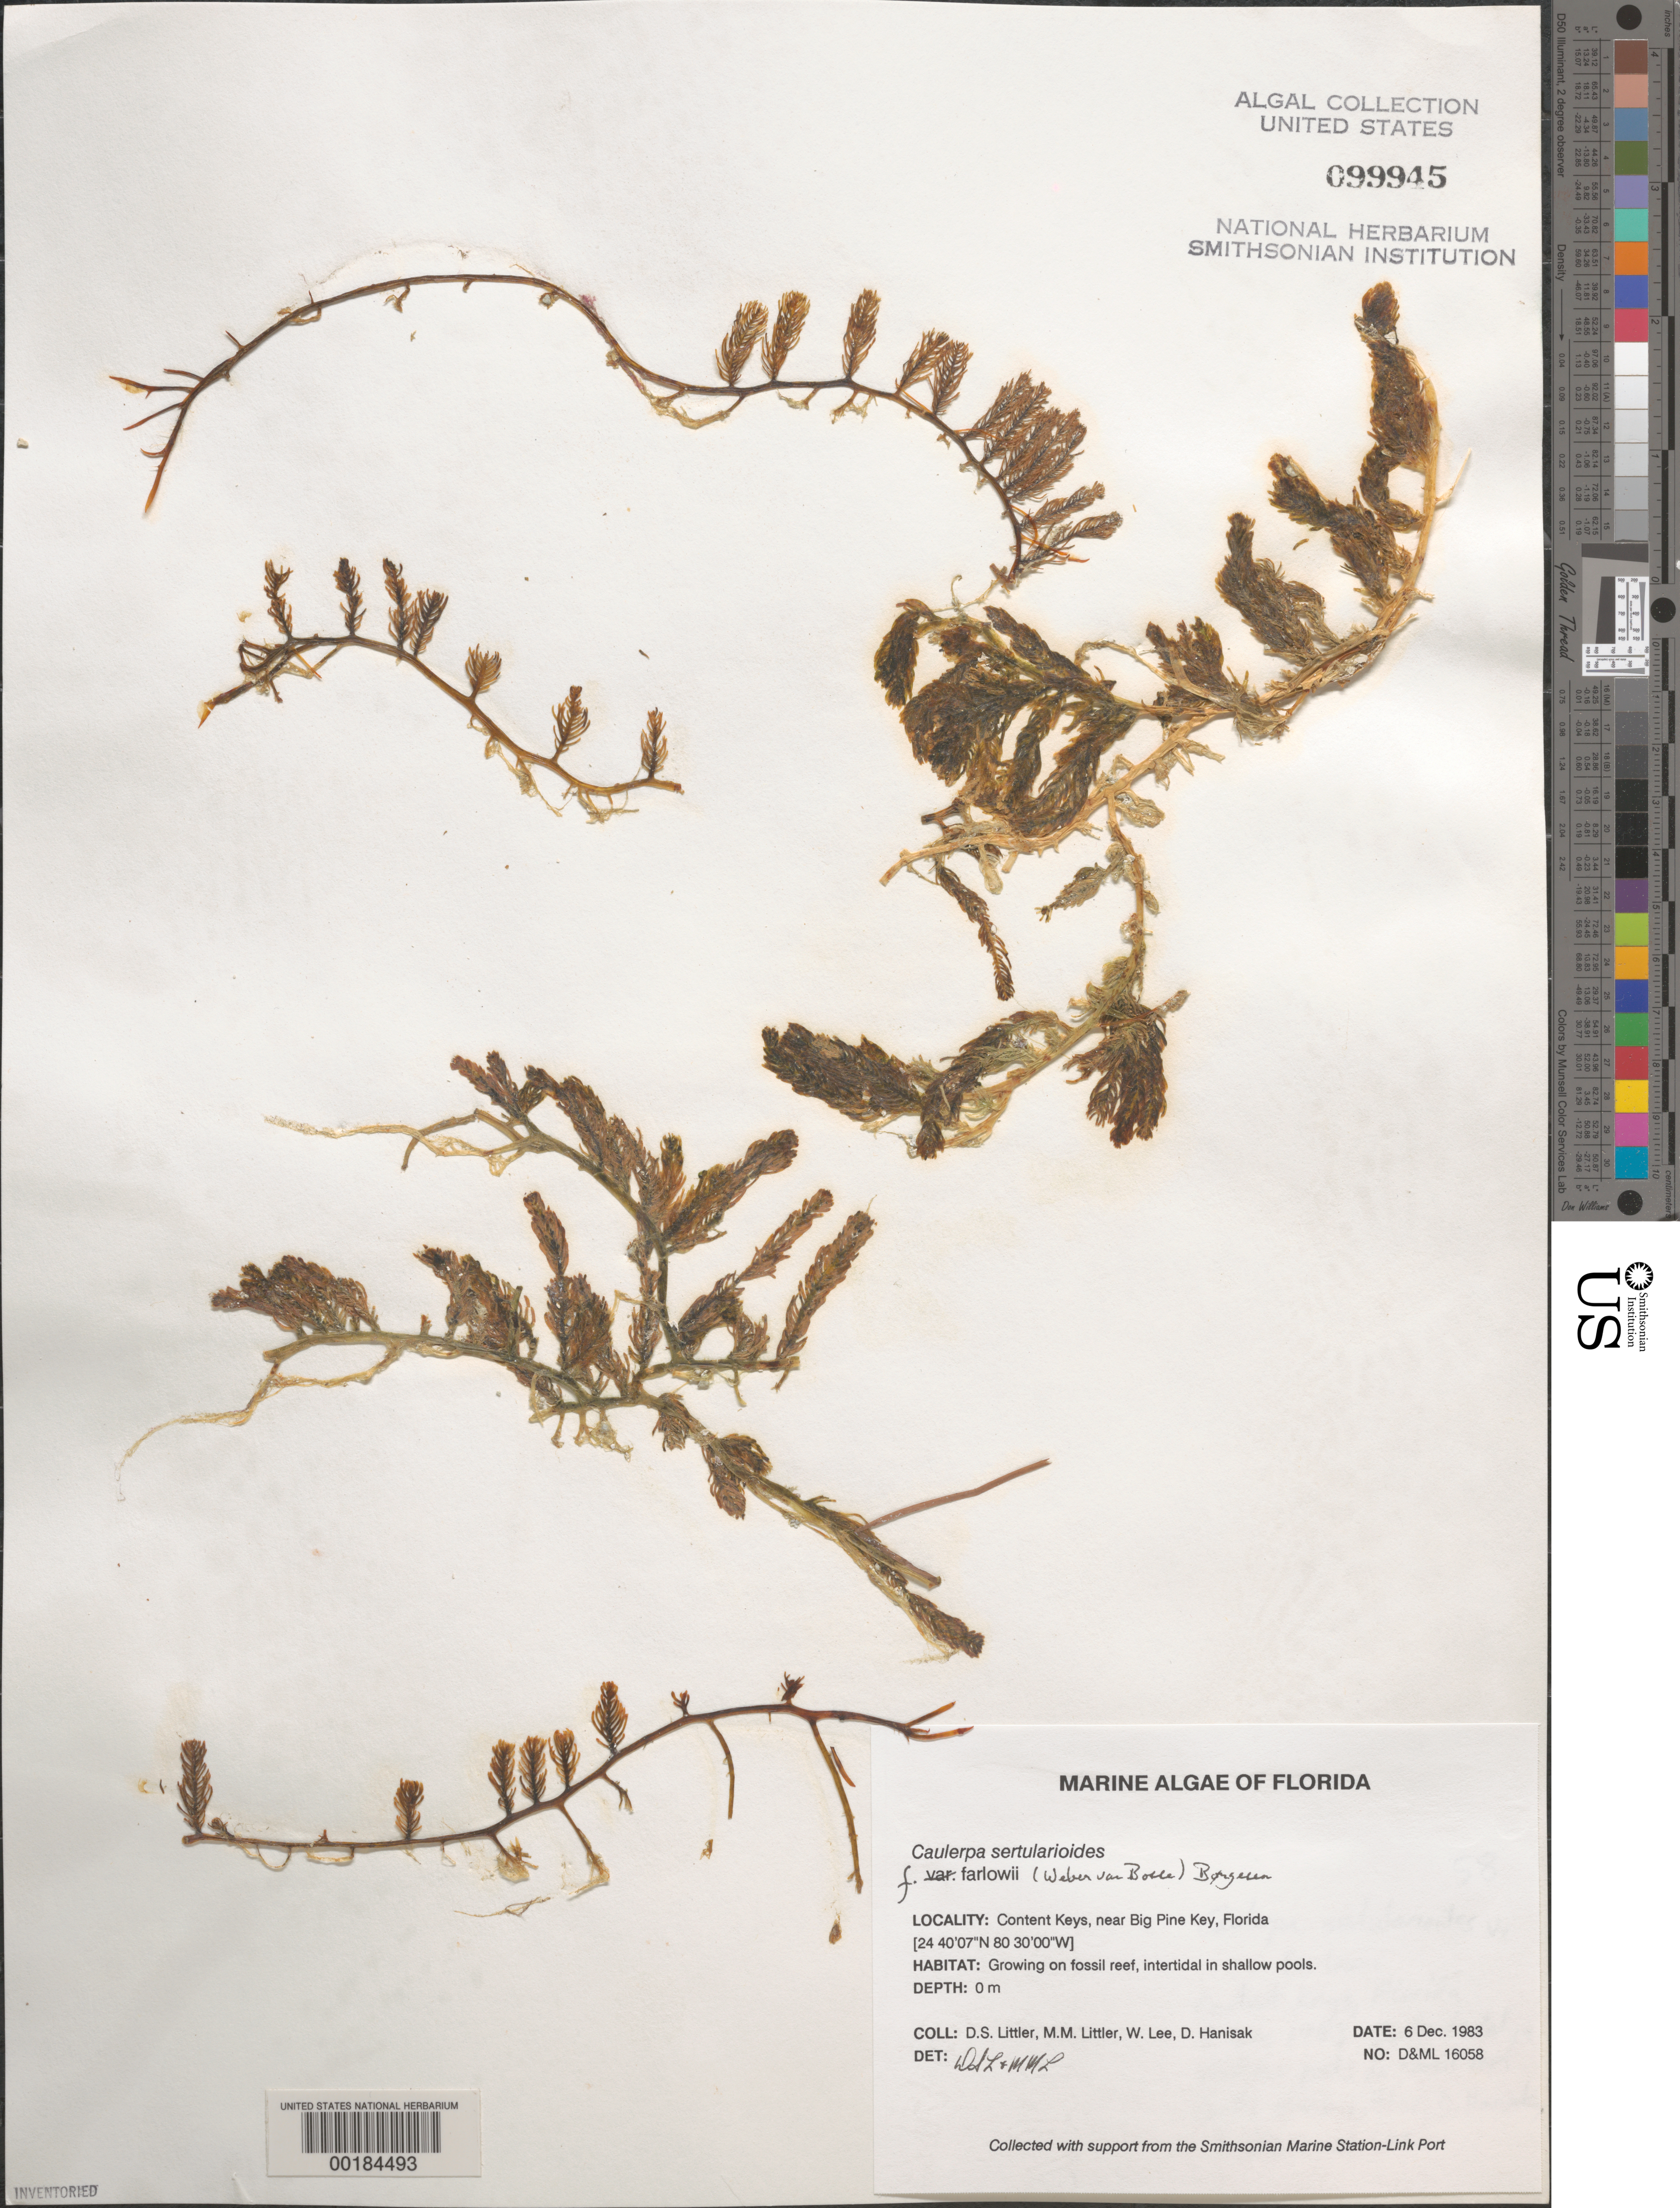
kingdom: Plantae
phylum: Chlorophyta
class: Ulvophyceae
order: Bryopsidales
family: Caulerpaceae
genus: Caulerpa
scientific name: Caulerpa sertularioides var. farlowii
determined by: Littler, D. S.; Littler, M. M.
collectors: D. S. Littler, M. M. Littler, W. Lee & M. Hanisak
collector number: D&ML 16058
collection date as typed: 06 Dec 1983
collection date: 1983-12-06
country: United States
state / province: Florida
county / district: Monroe County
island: Content Keys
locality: Near Big Pine Key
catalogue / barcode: US 99945